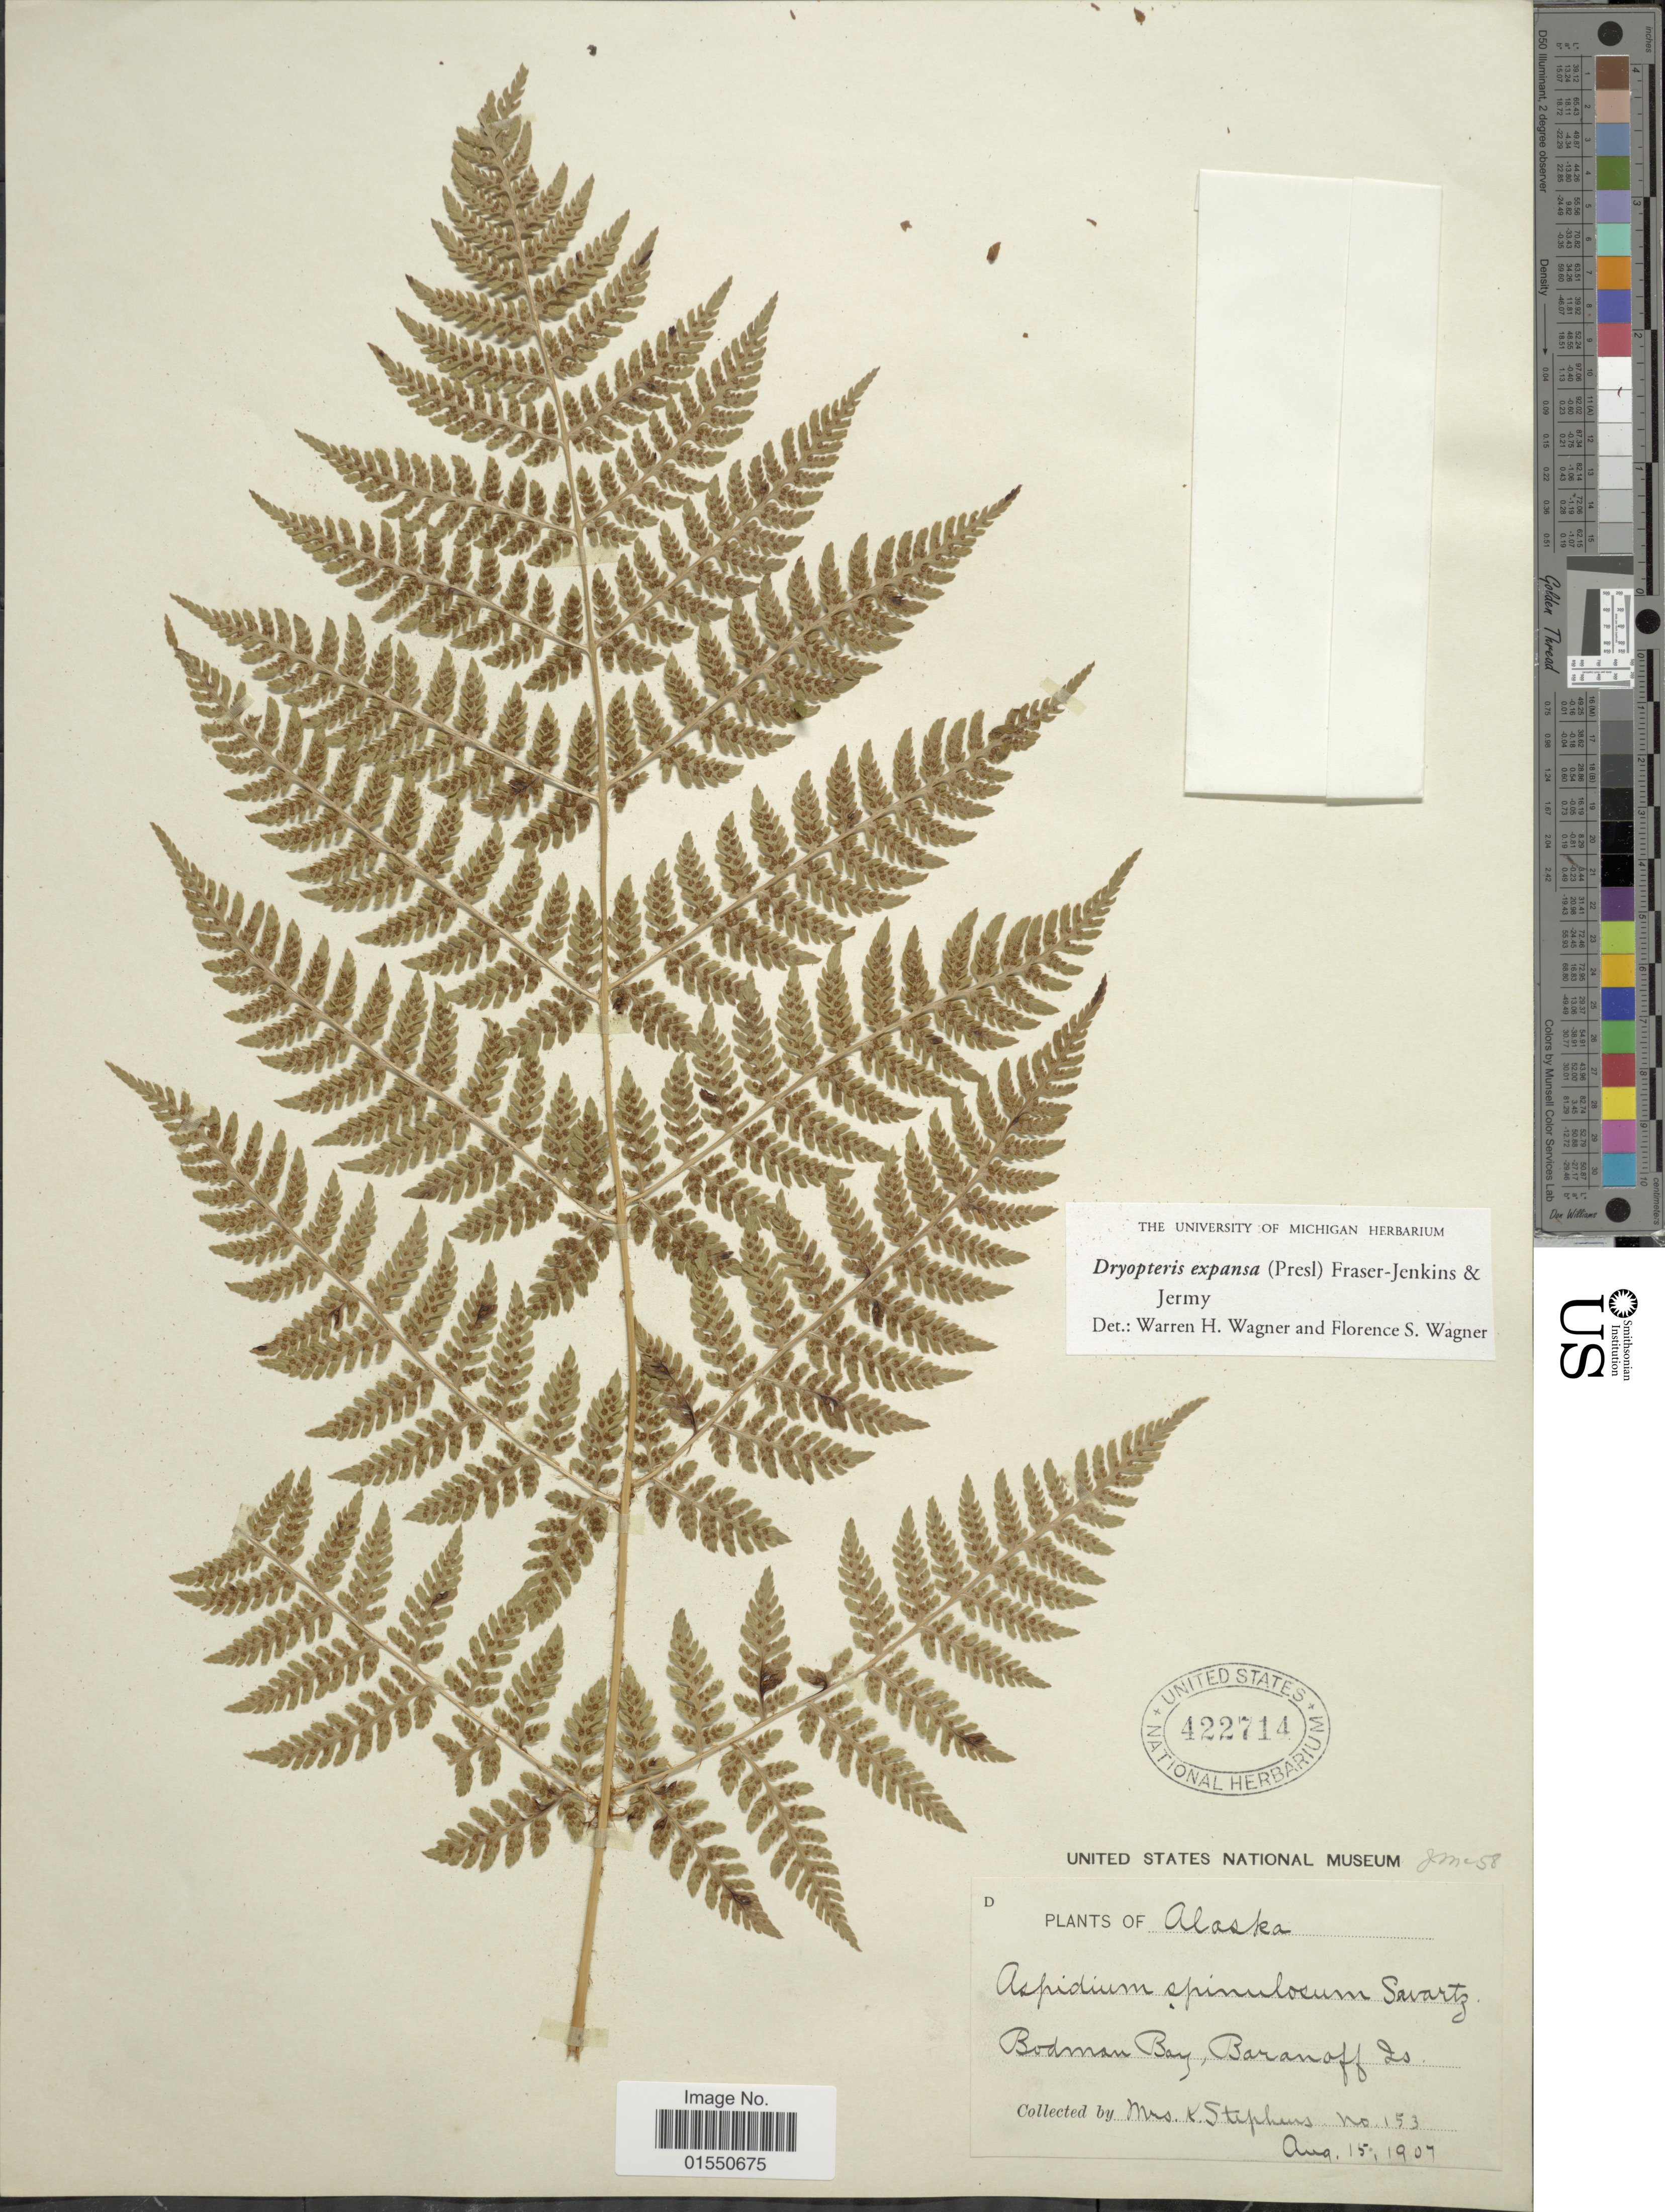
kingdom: Plantae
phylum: Tracheophyta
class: Polypodiopsida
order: Polypodiales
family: Dryopteridaceae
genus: Dryopteris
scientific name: Dryopteris expansa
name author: (C. Presl) Fraser-Jenk. & Jermy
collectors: K. Stephens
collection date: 1907-08-15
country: United States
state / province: Alaska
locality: Bodman Bay, Baranoff Is.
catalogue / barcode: US 422714